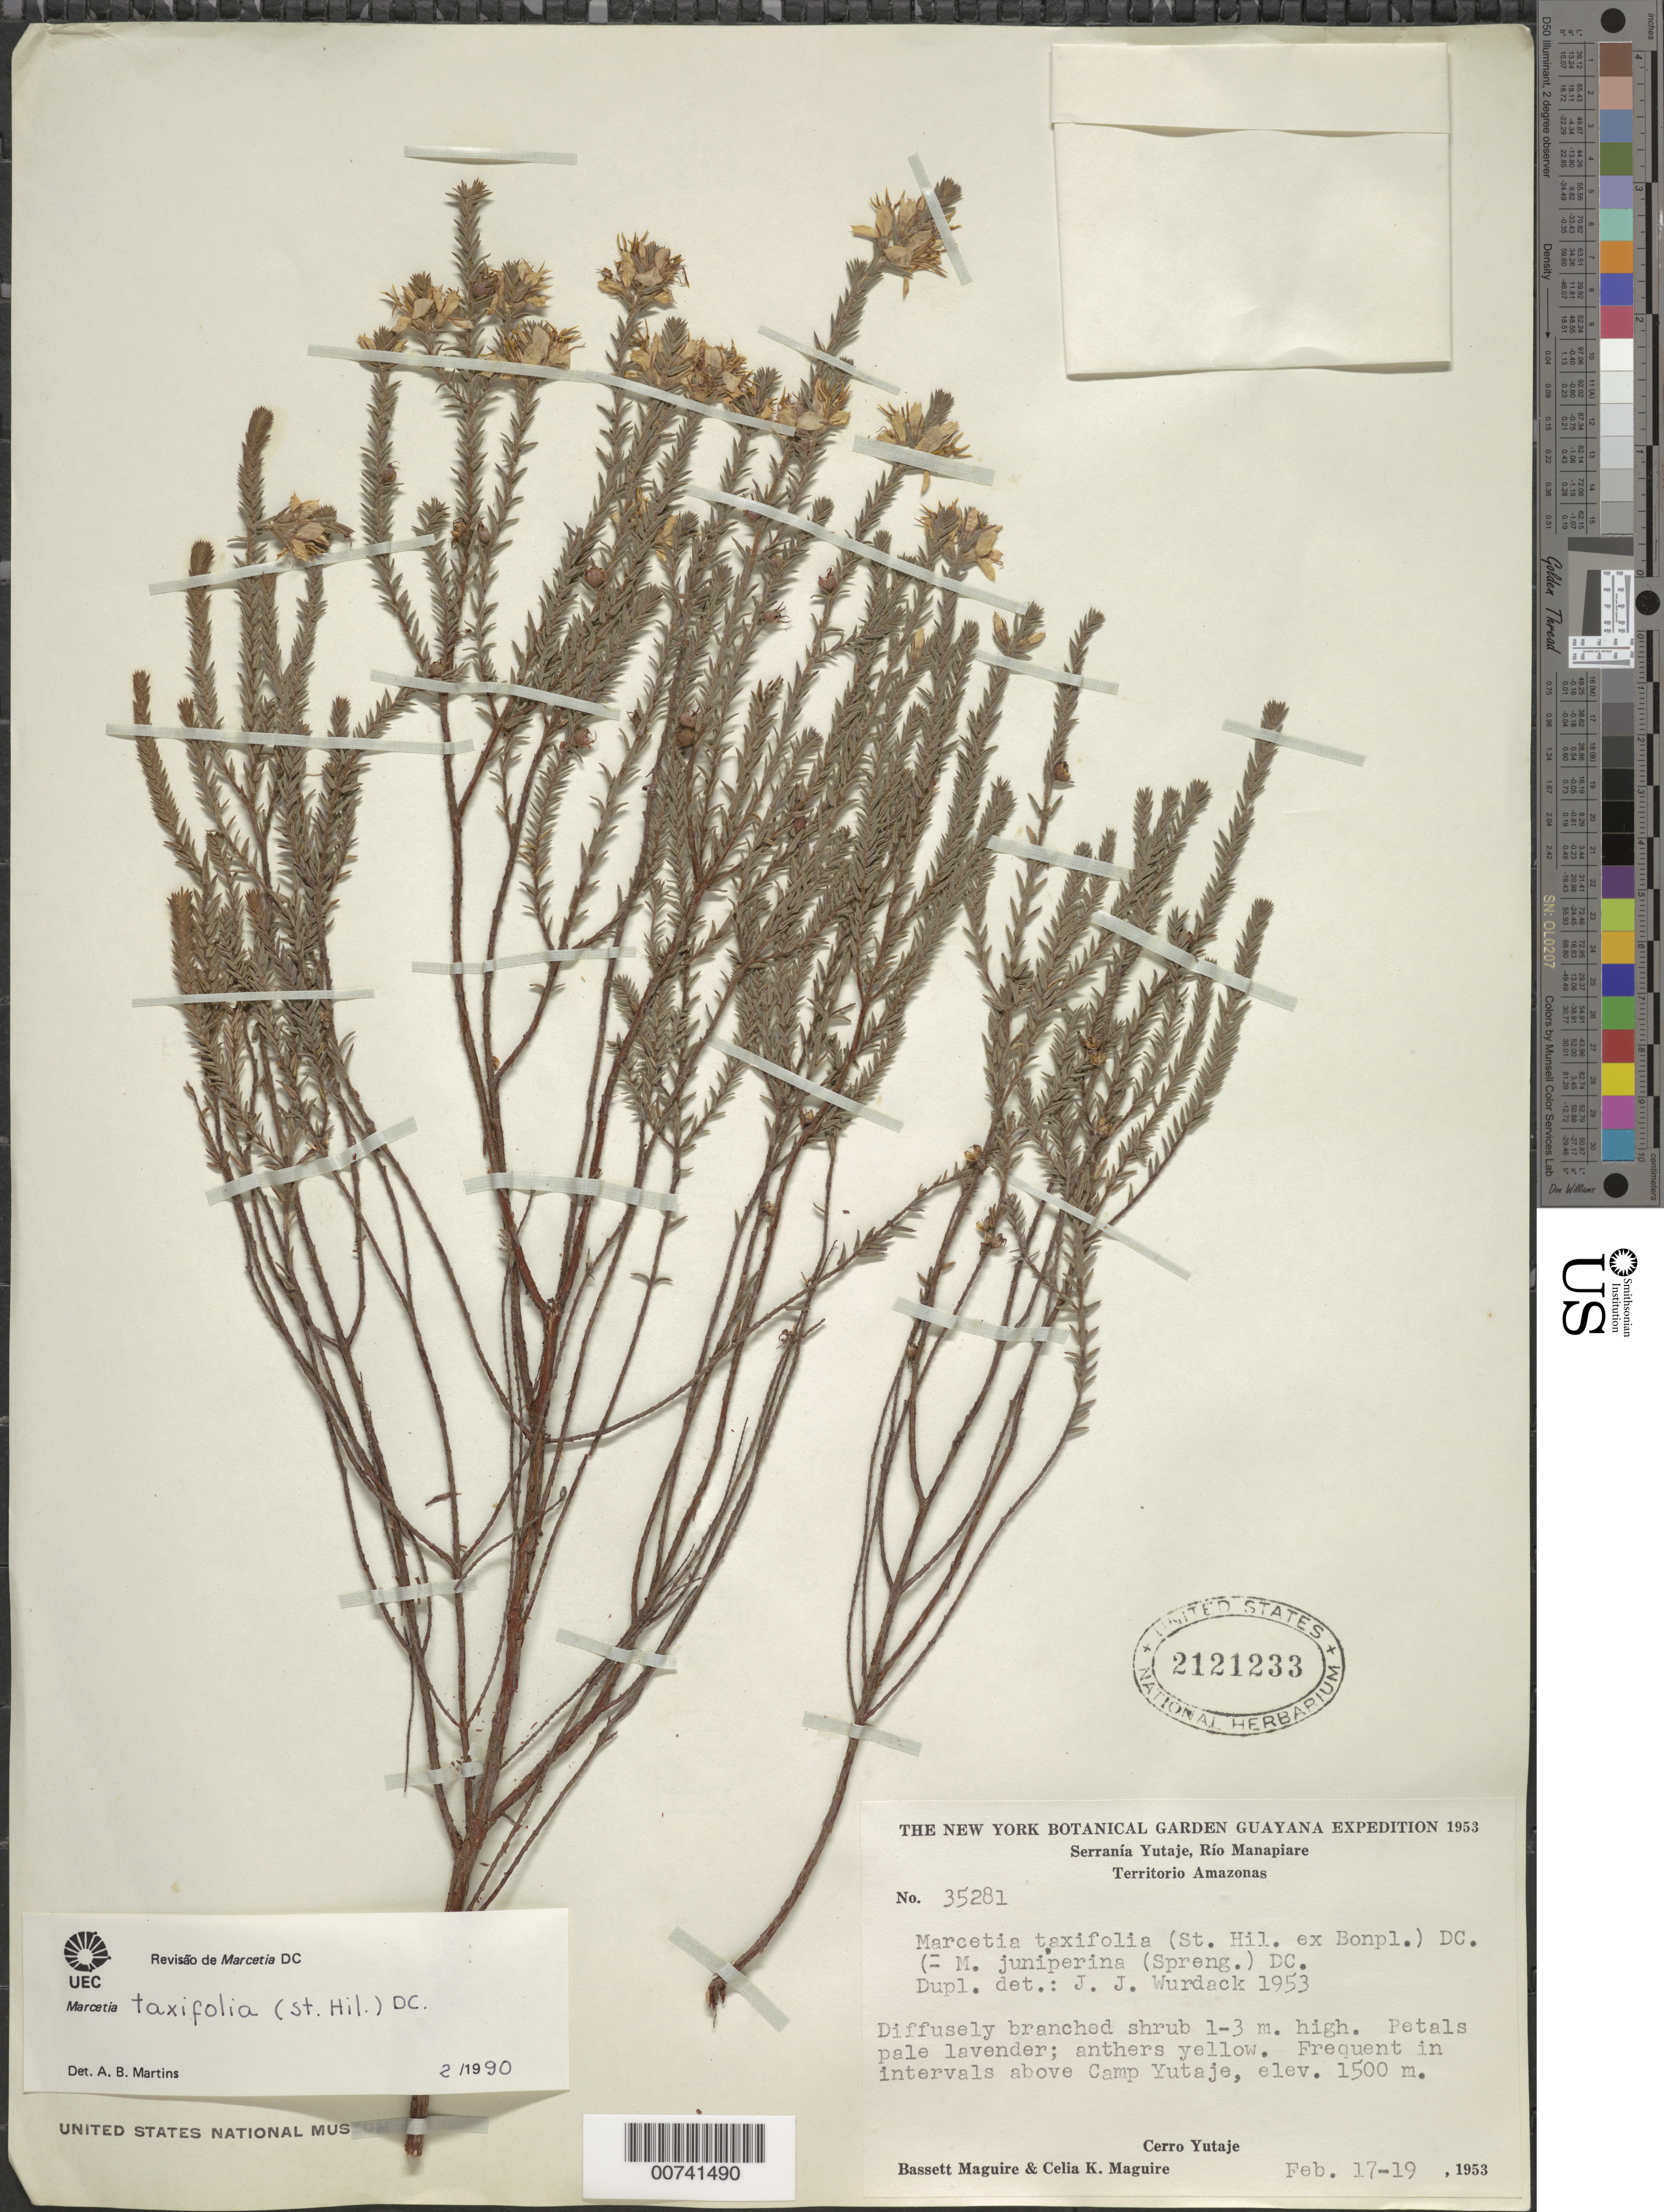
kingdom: Plantae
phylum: Tracheophyta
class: Magnoliopsida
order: Myrtales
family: Melastomataceae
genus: Marcetia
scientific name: Marcetia taxifolia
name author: (A. St.-Hil.) DC.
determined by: Martins, A. B.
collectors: B. Maguire & C. K. Maguire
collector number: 35281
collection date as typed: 17-Feb-53 to 19-Feb-53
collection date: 1953-02-17/1953-02-19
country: Venezuela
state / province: Amazonas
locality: Serranía Yutajé, Caño Yutajé, Río Manapiare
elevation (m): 1500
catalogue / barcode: US 2121233